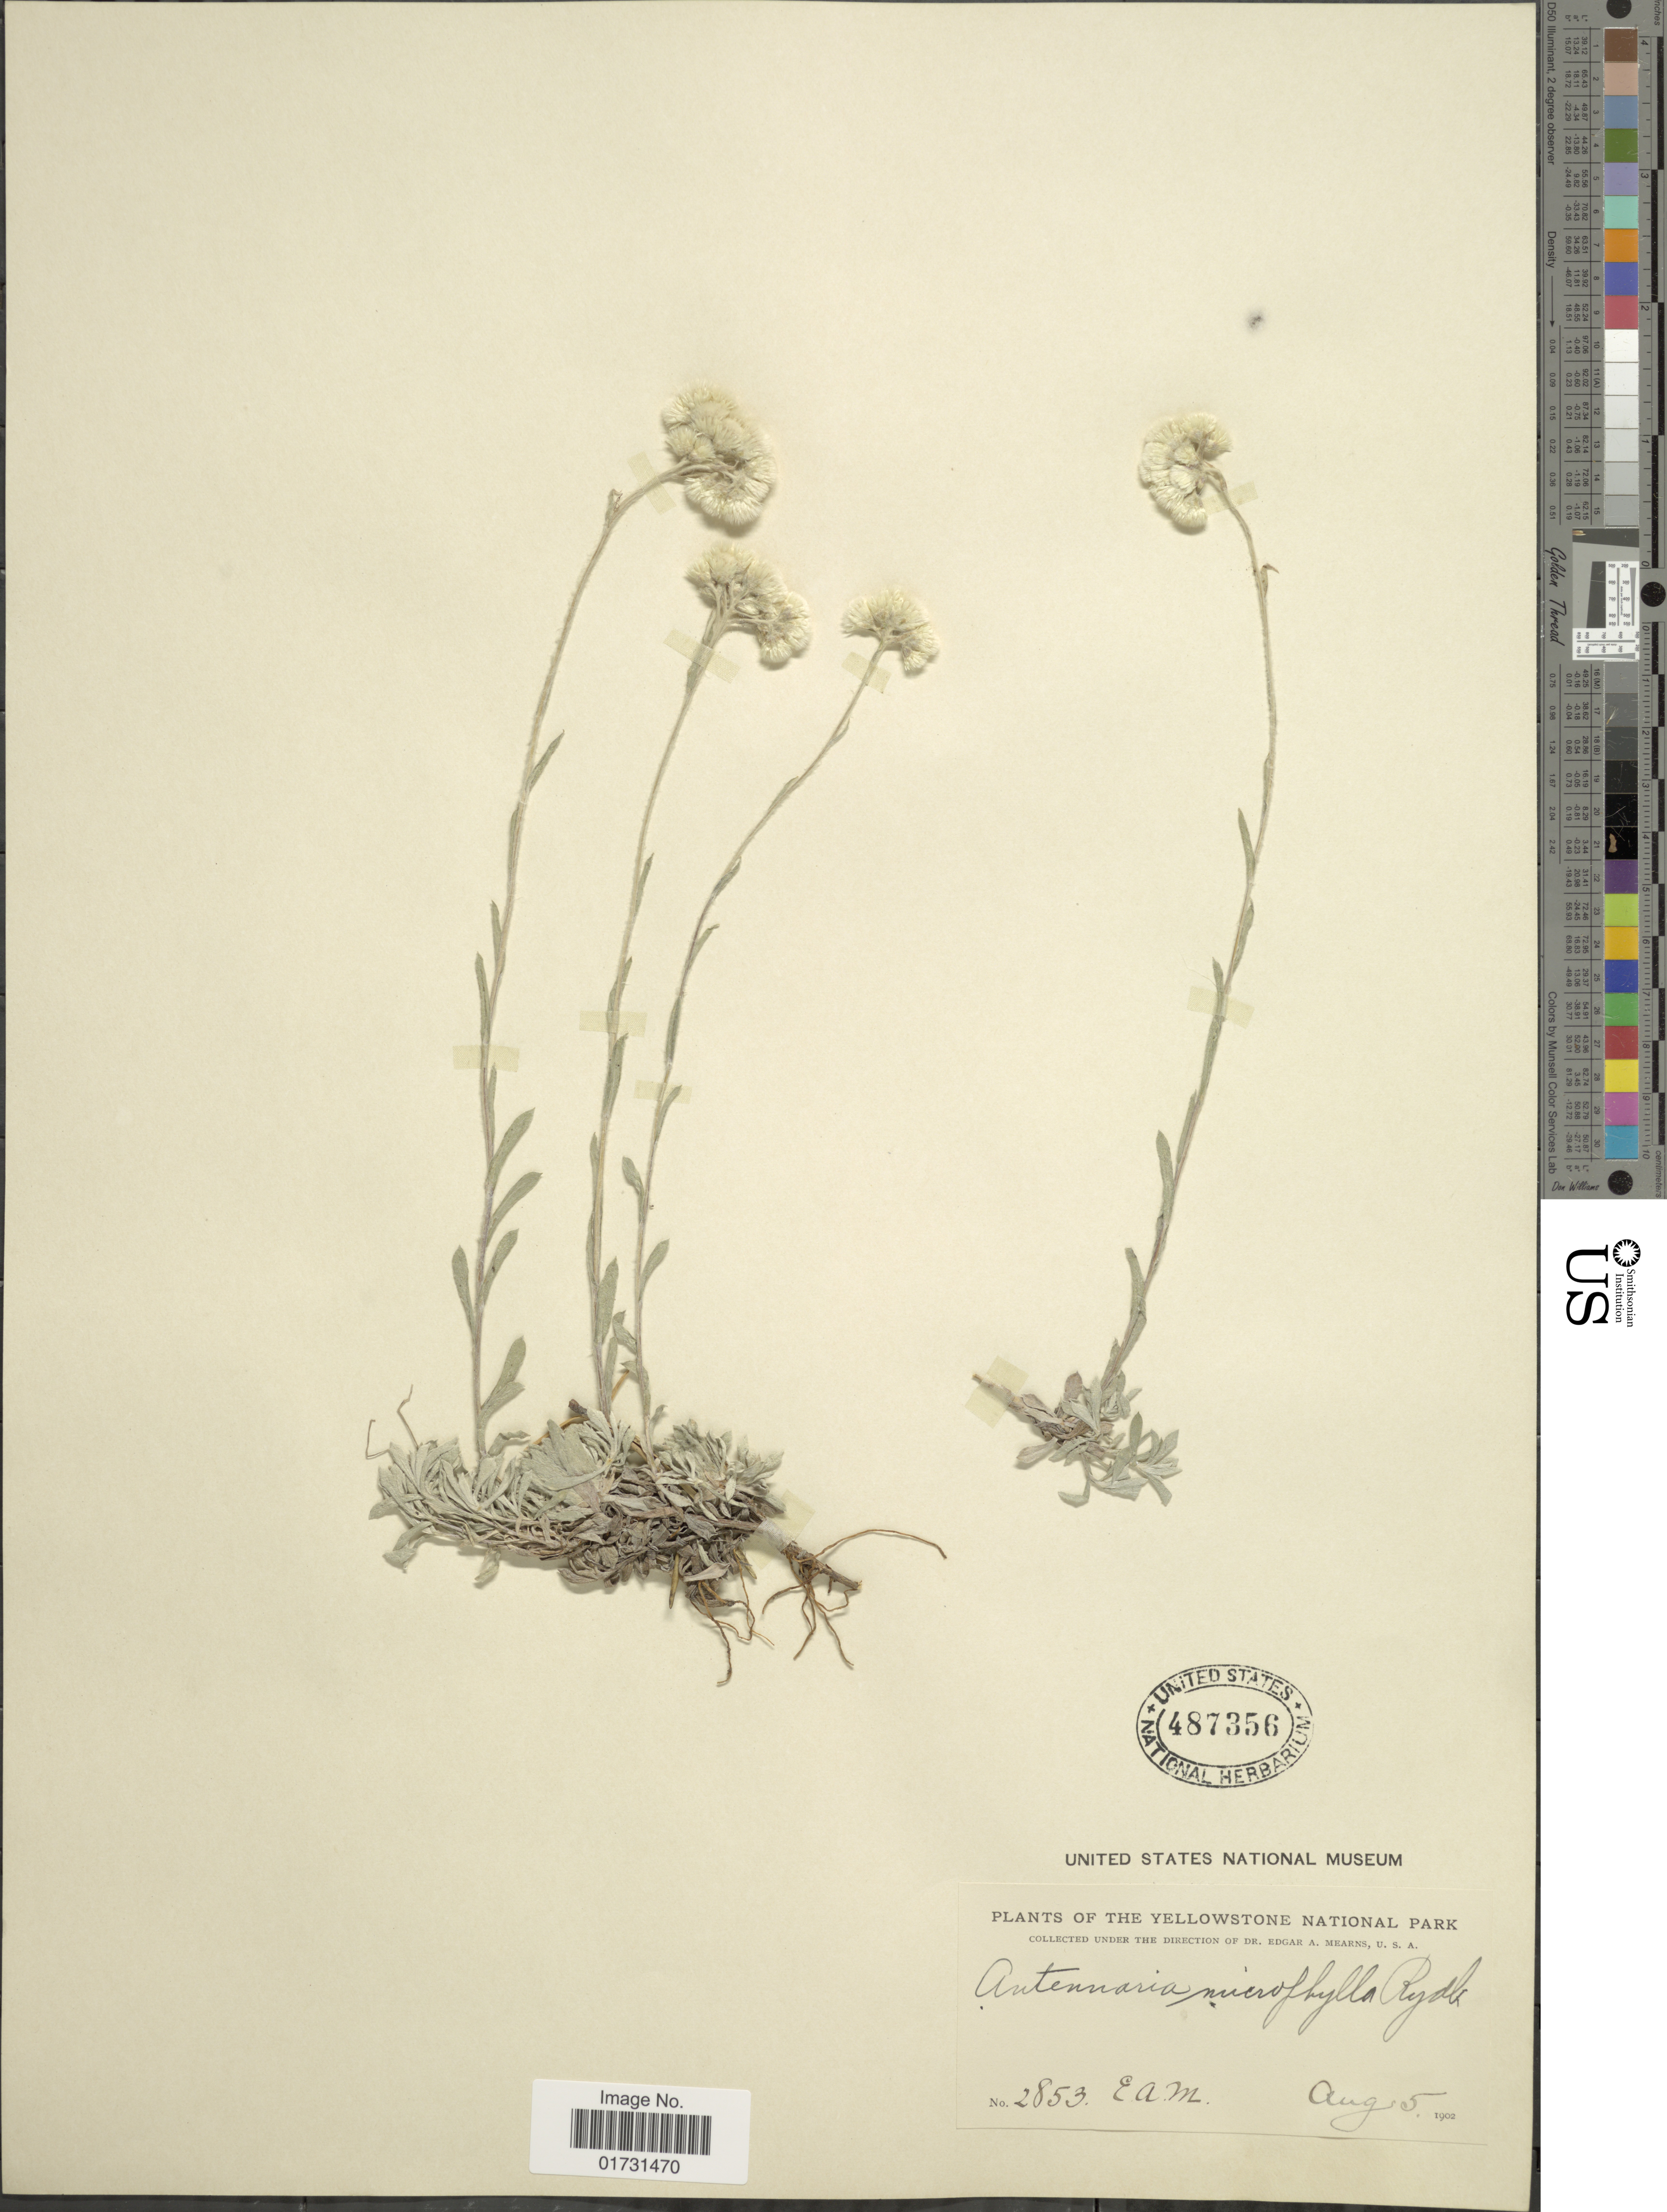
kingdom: Plantae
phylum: Tracheophyta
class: Magnoliopsida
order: Asterales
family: Asteraceae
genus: Antennaria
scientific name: Antennaria microphylla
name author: Rydb.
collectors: E. A. Mearns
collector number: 2853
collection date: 1902-08-05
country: United States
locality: Yellowstone National Park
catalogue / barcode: US 487356